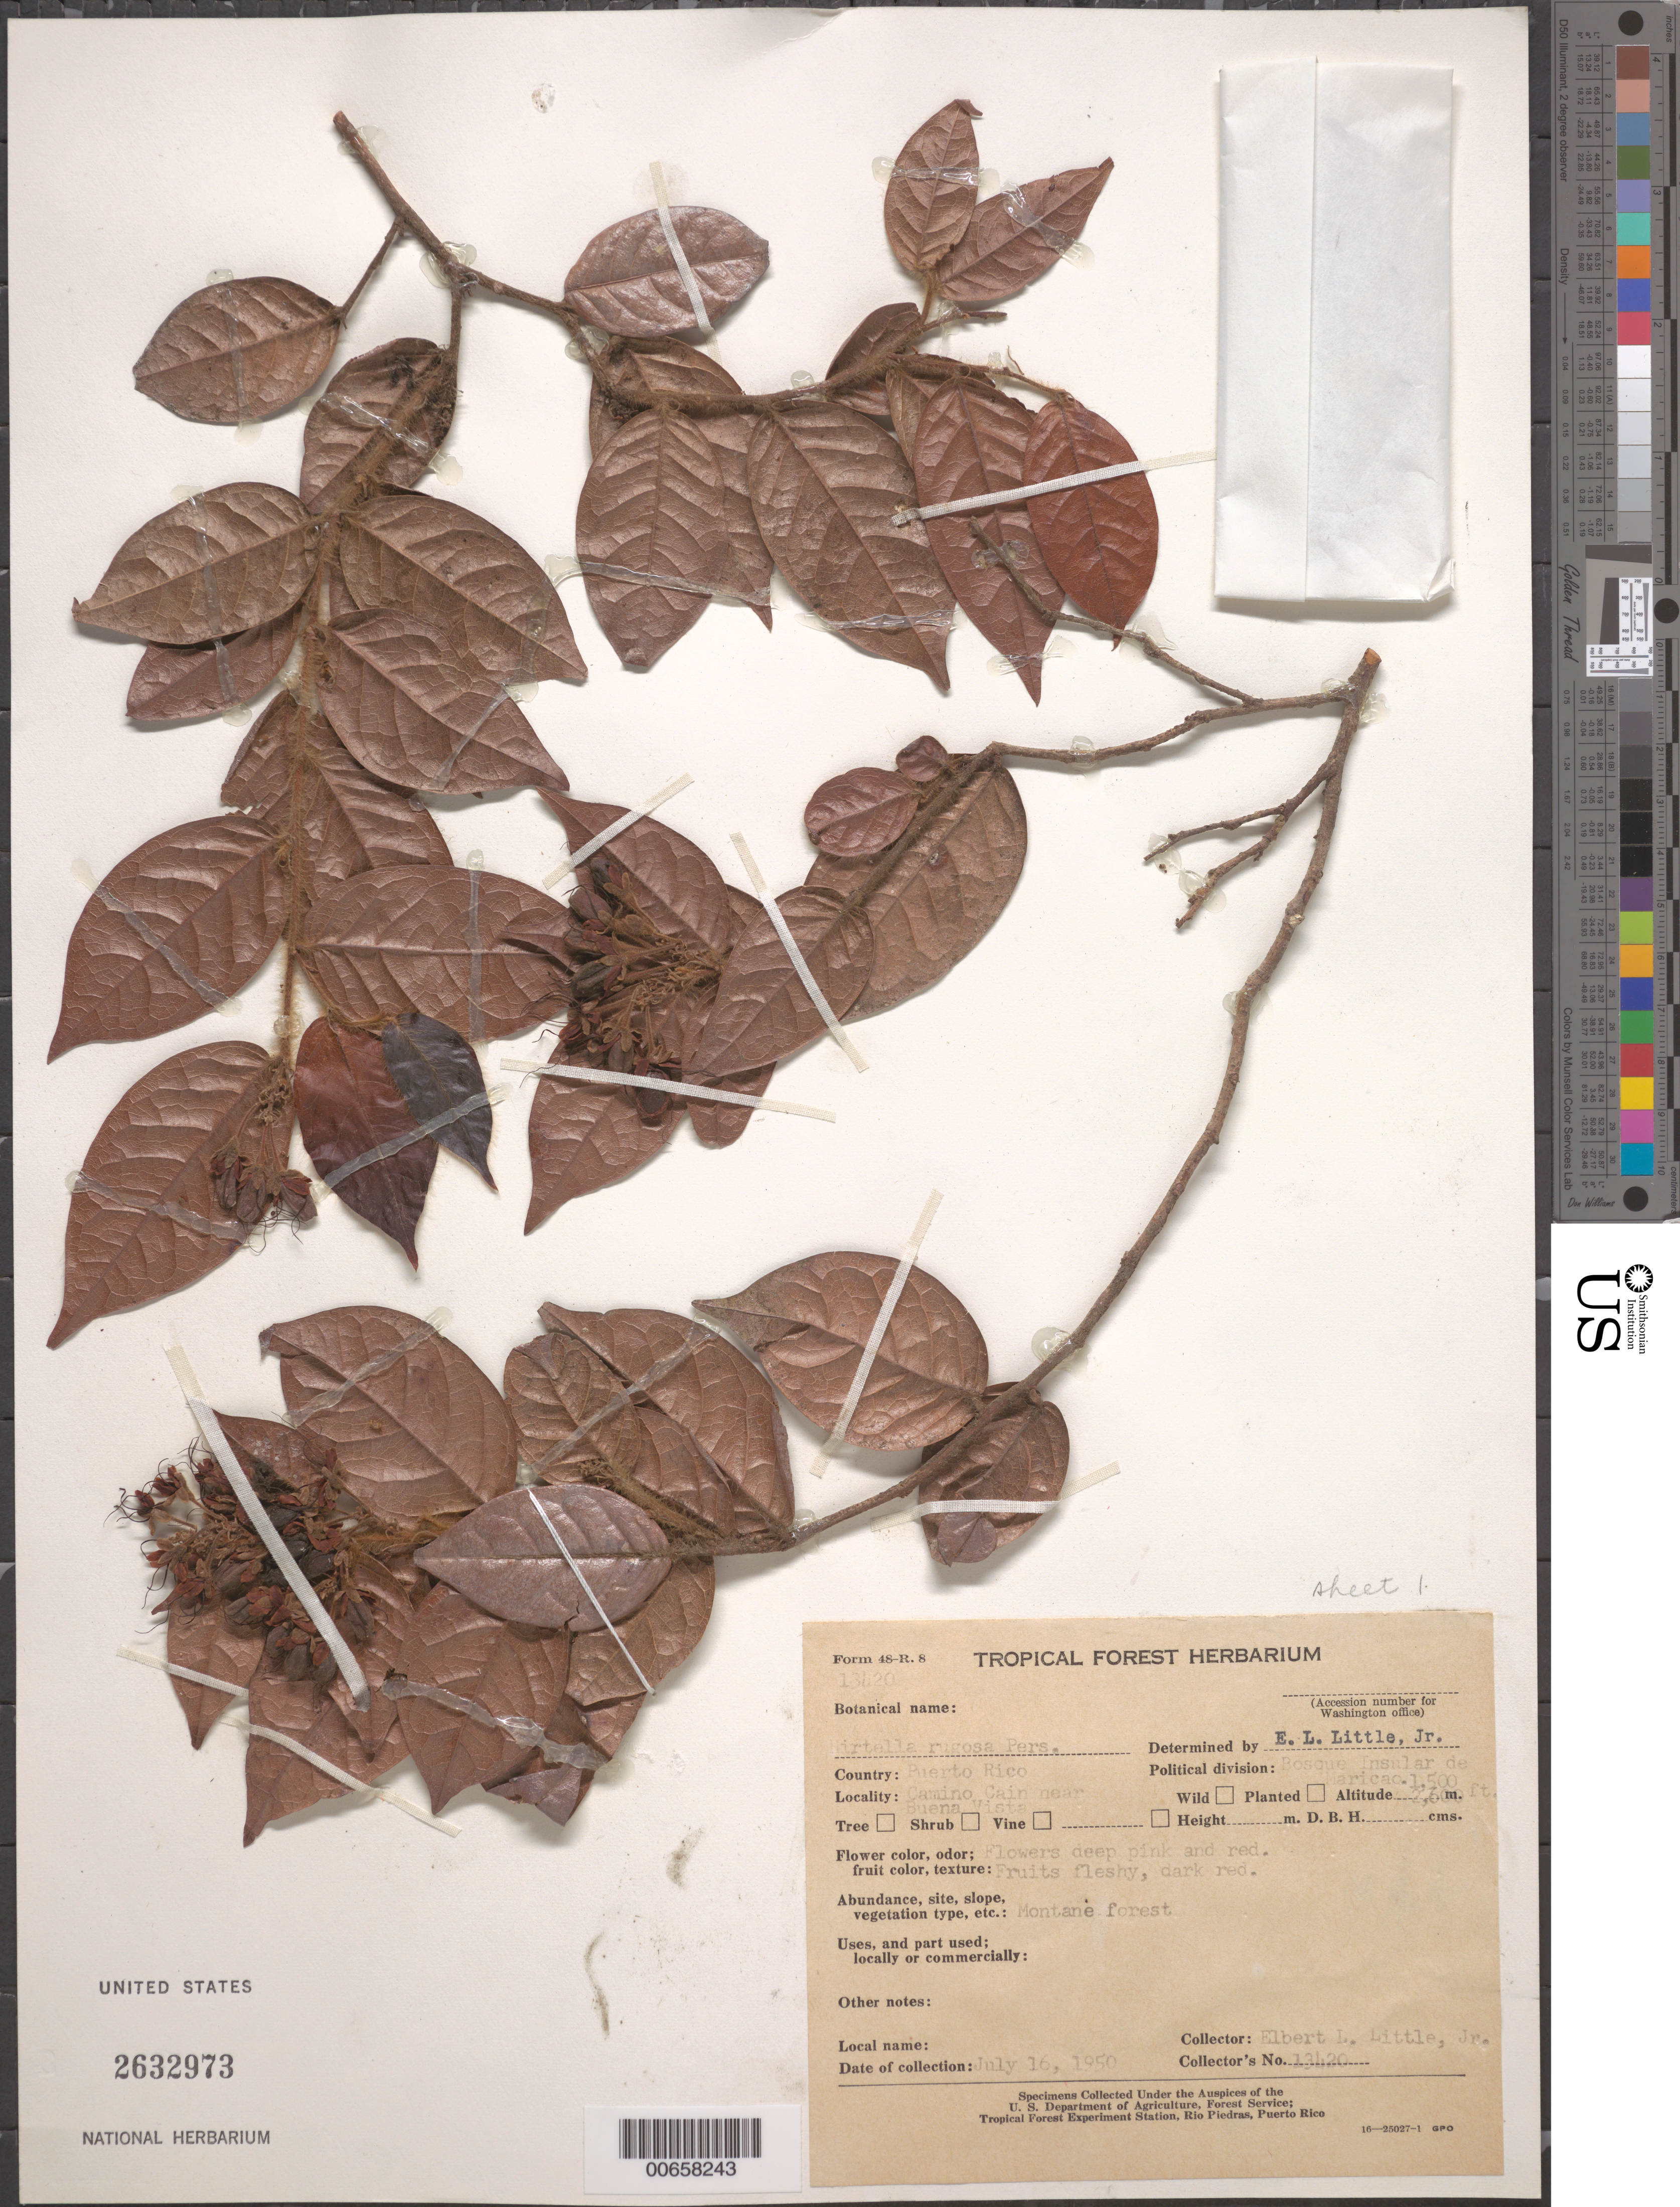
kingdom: Plantae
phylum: Tracheophyta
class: Magnoliopsida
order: Malpighiales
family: Chrysobalanaceae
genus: Hirtella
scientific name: Hirtella rugosa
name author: Thuill. ex Pers.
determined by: Little, Elbert L., Jr., (FSSR), United States Department of Agriculture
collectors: E. L. Little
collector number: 13420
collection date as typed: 16 Jul 1950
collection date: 1950-07-16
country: Puerto Rico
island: Greater Antilles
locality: Bosque Insular de Maricao, Camino Cain near Buena Vista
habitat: Montane Forest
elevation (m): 457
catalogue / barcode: US 2632973